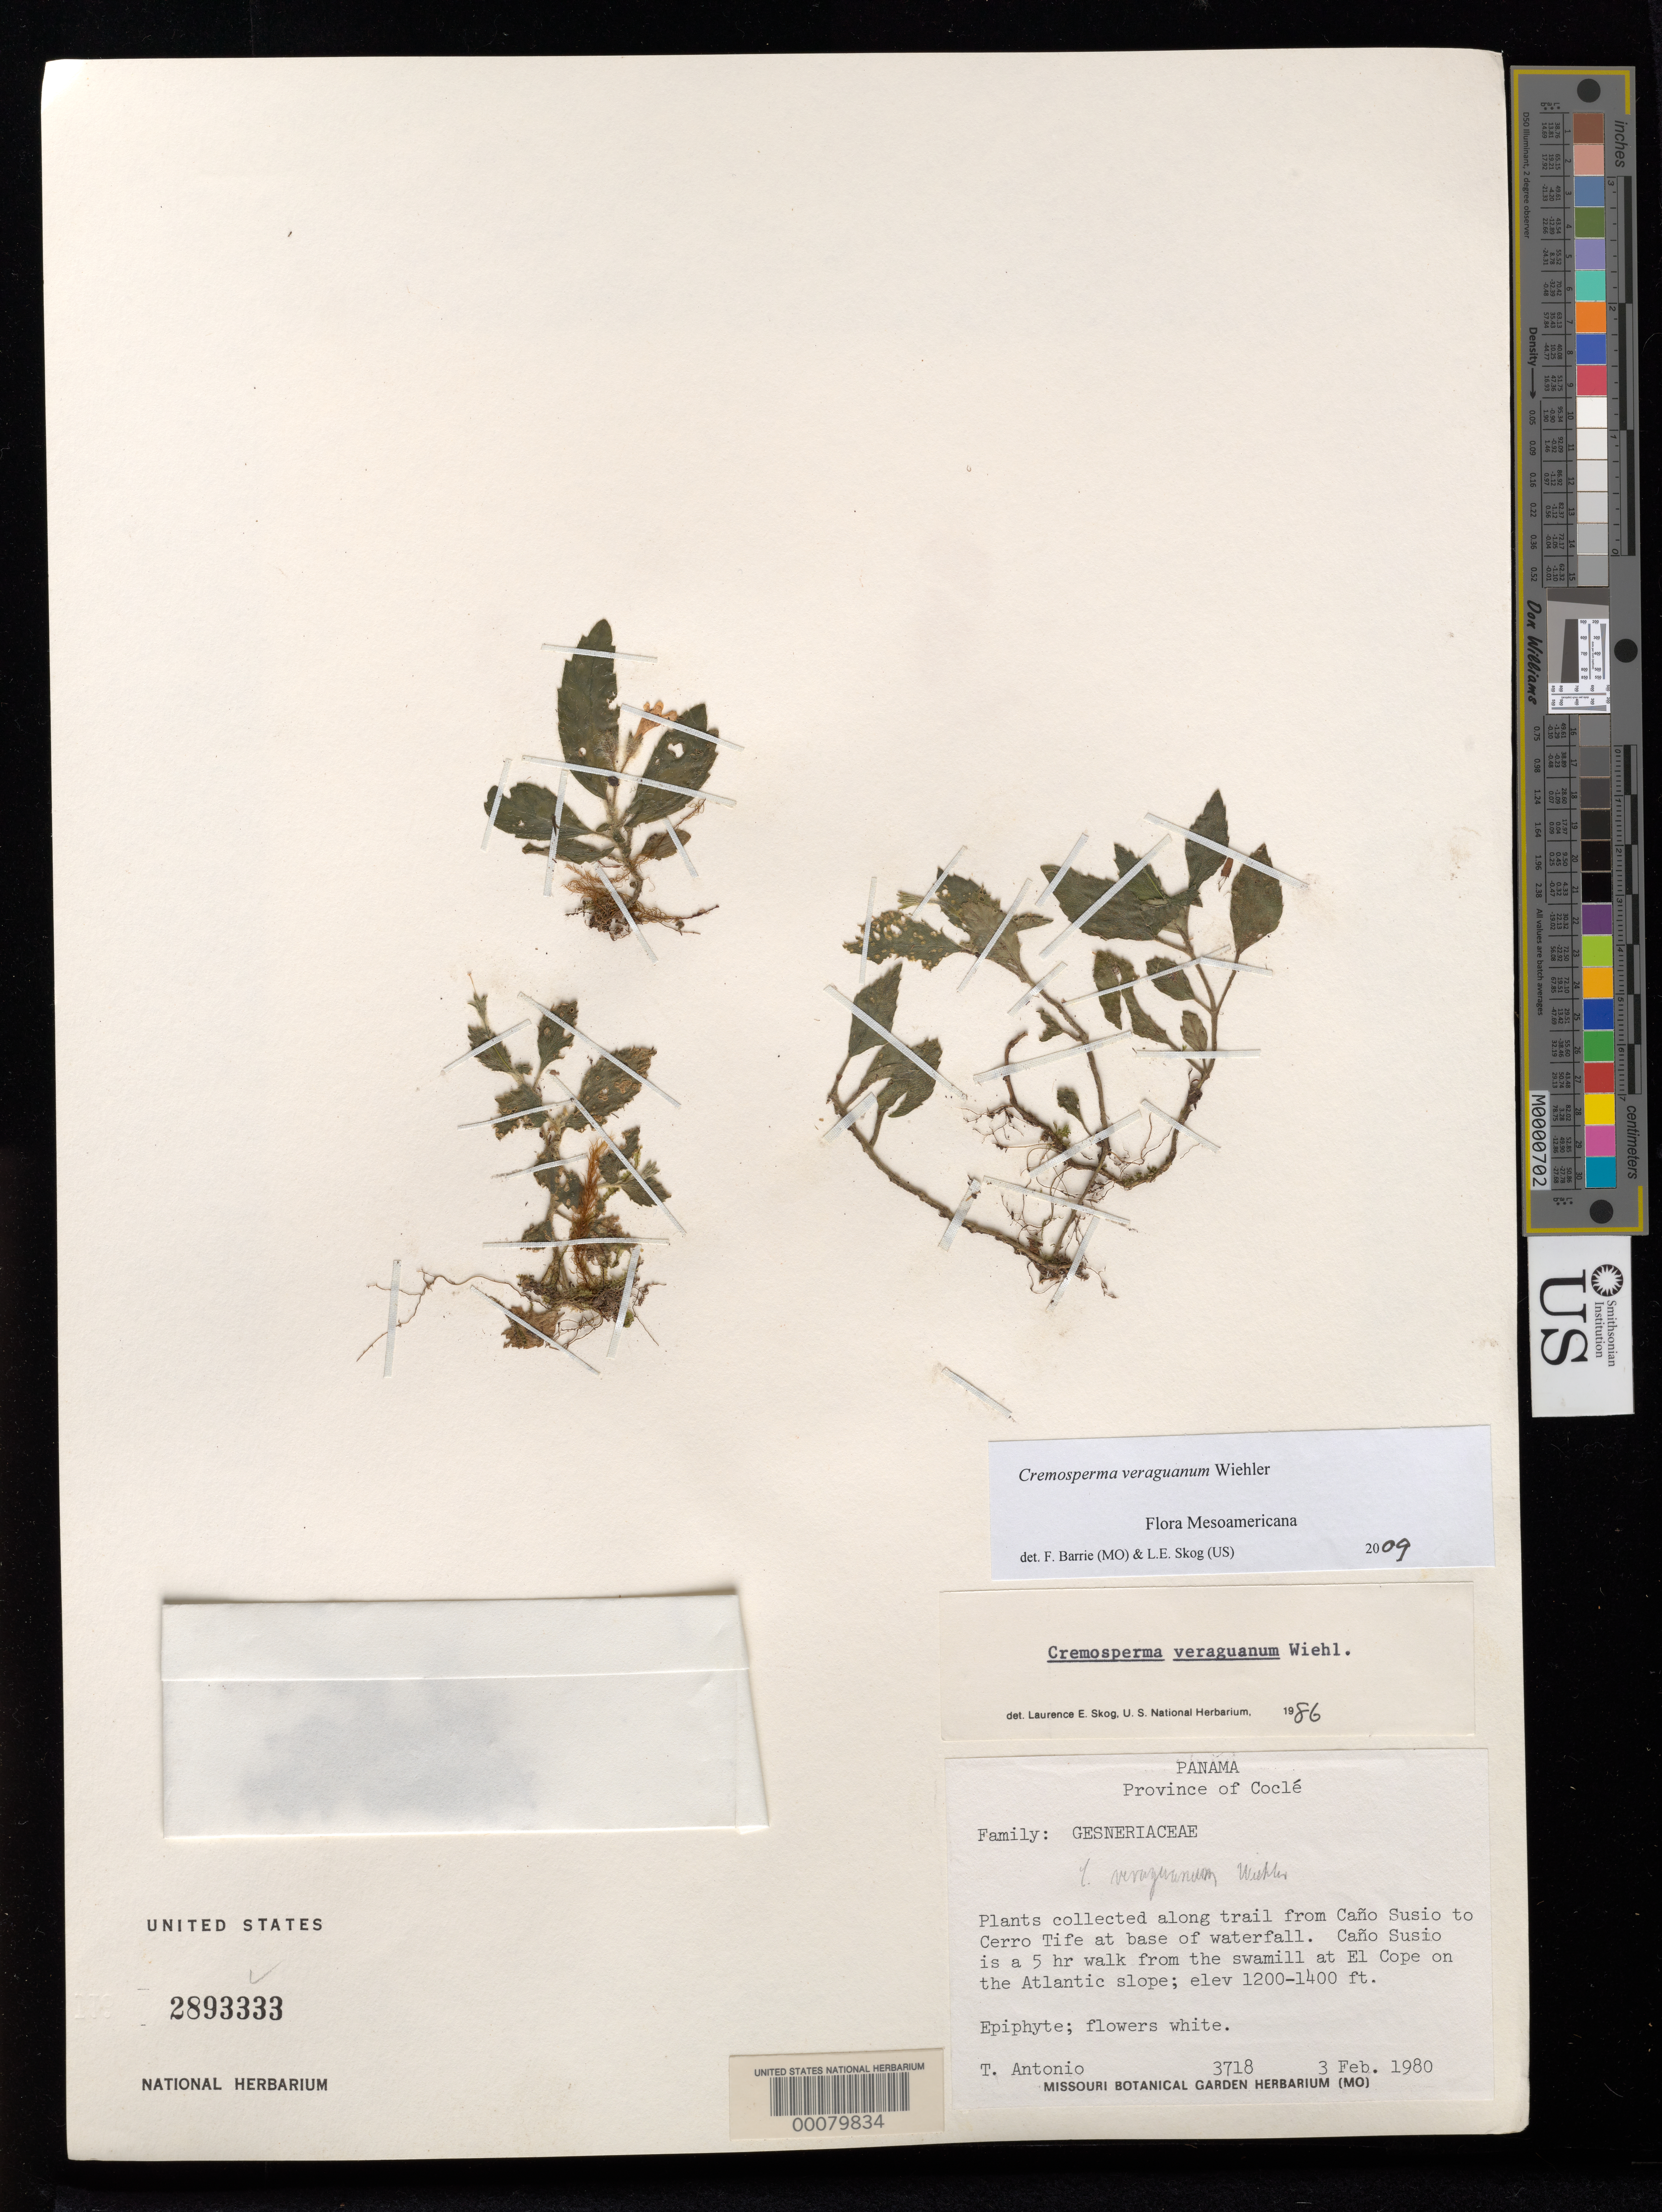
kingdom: Plantae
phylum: Tracheophyta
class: Magnoliopsida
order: Lamiales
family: Gesneriaceae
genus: Cremosperma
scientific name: Cremosperma veraguanum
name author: Wiehler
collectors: T. Antonio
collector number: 3718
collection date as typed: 03 Feb 1980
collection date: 1980-02-03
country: Panama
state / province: Coclé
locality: Plants collected along trail from Cano Susio to Cerro Tife at base of waterfall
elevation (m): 366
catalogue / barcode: US 2893333